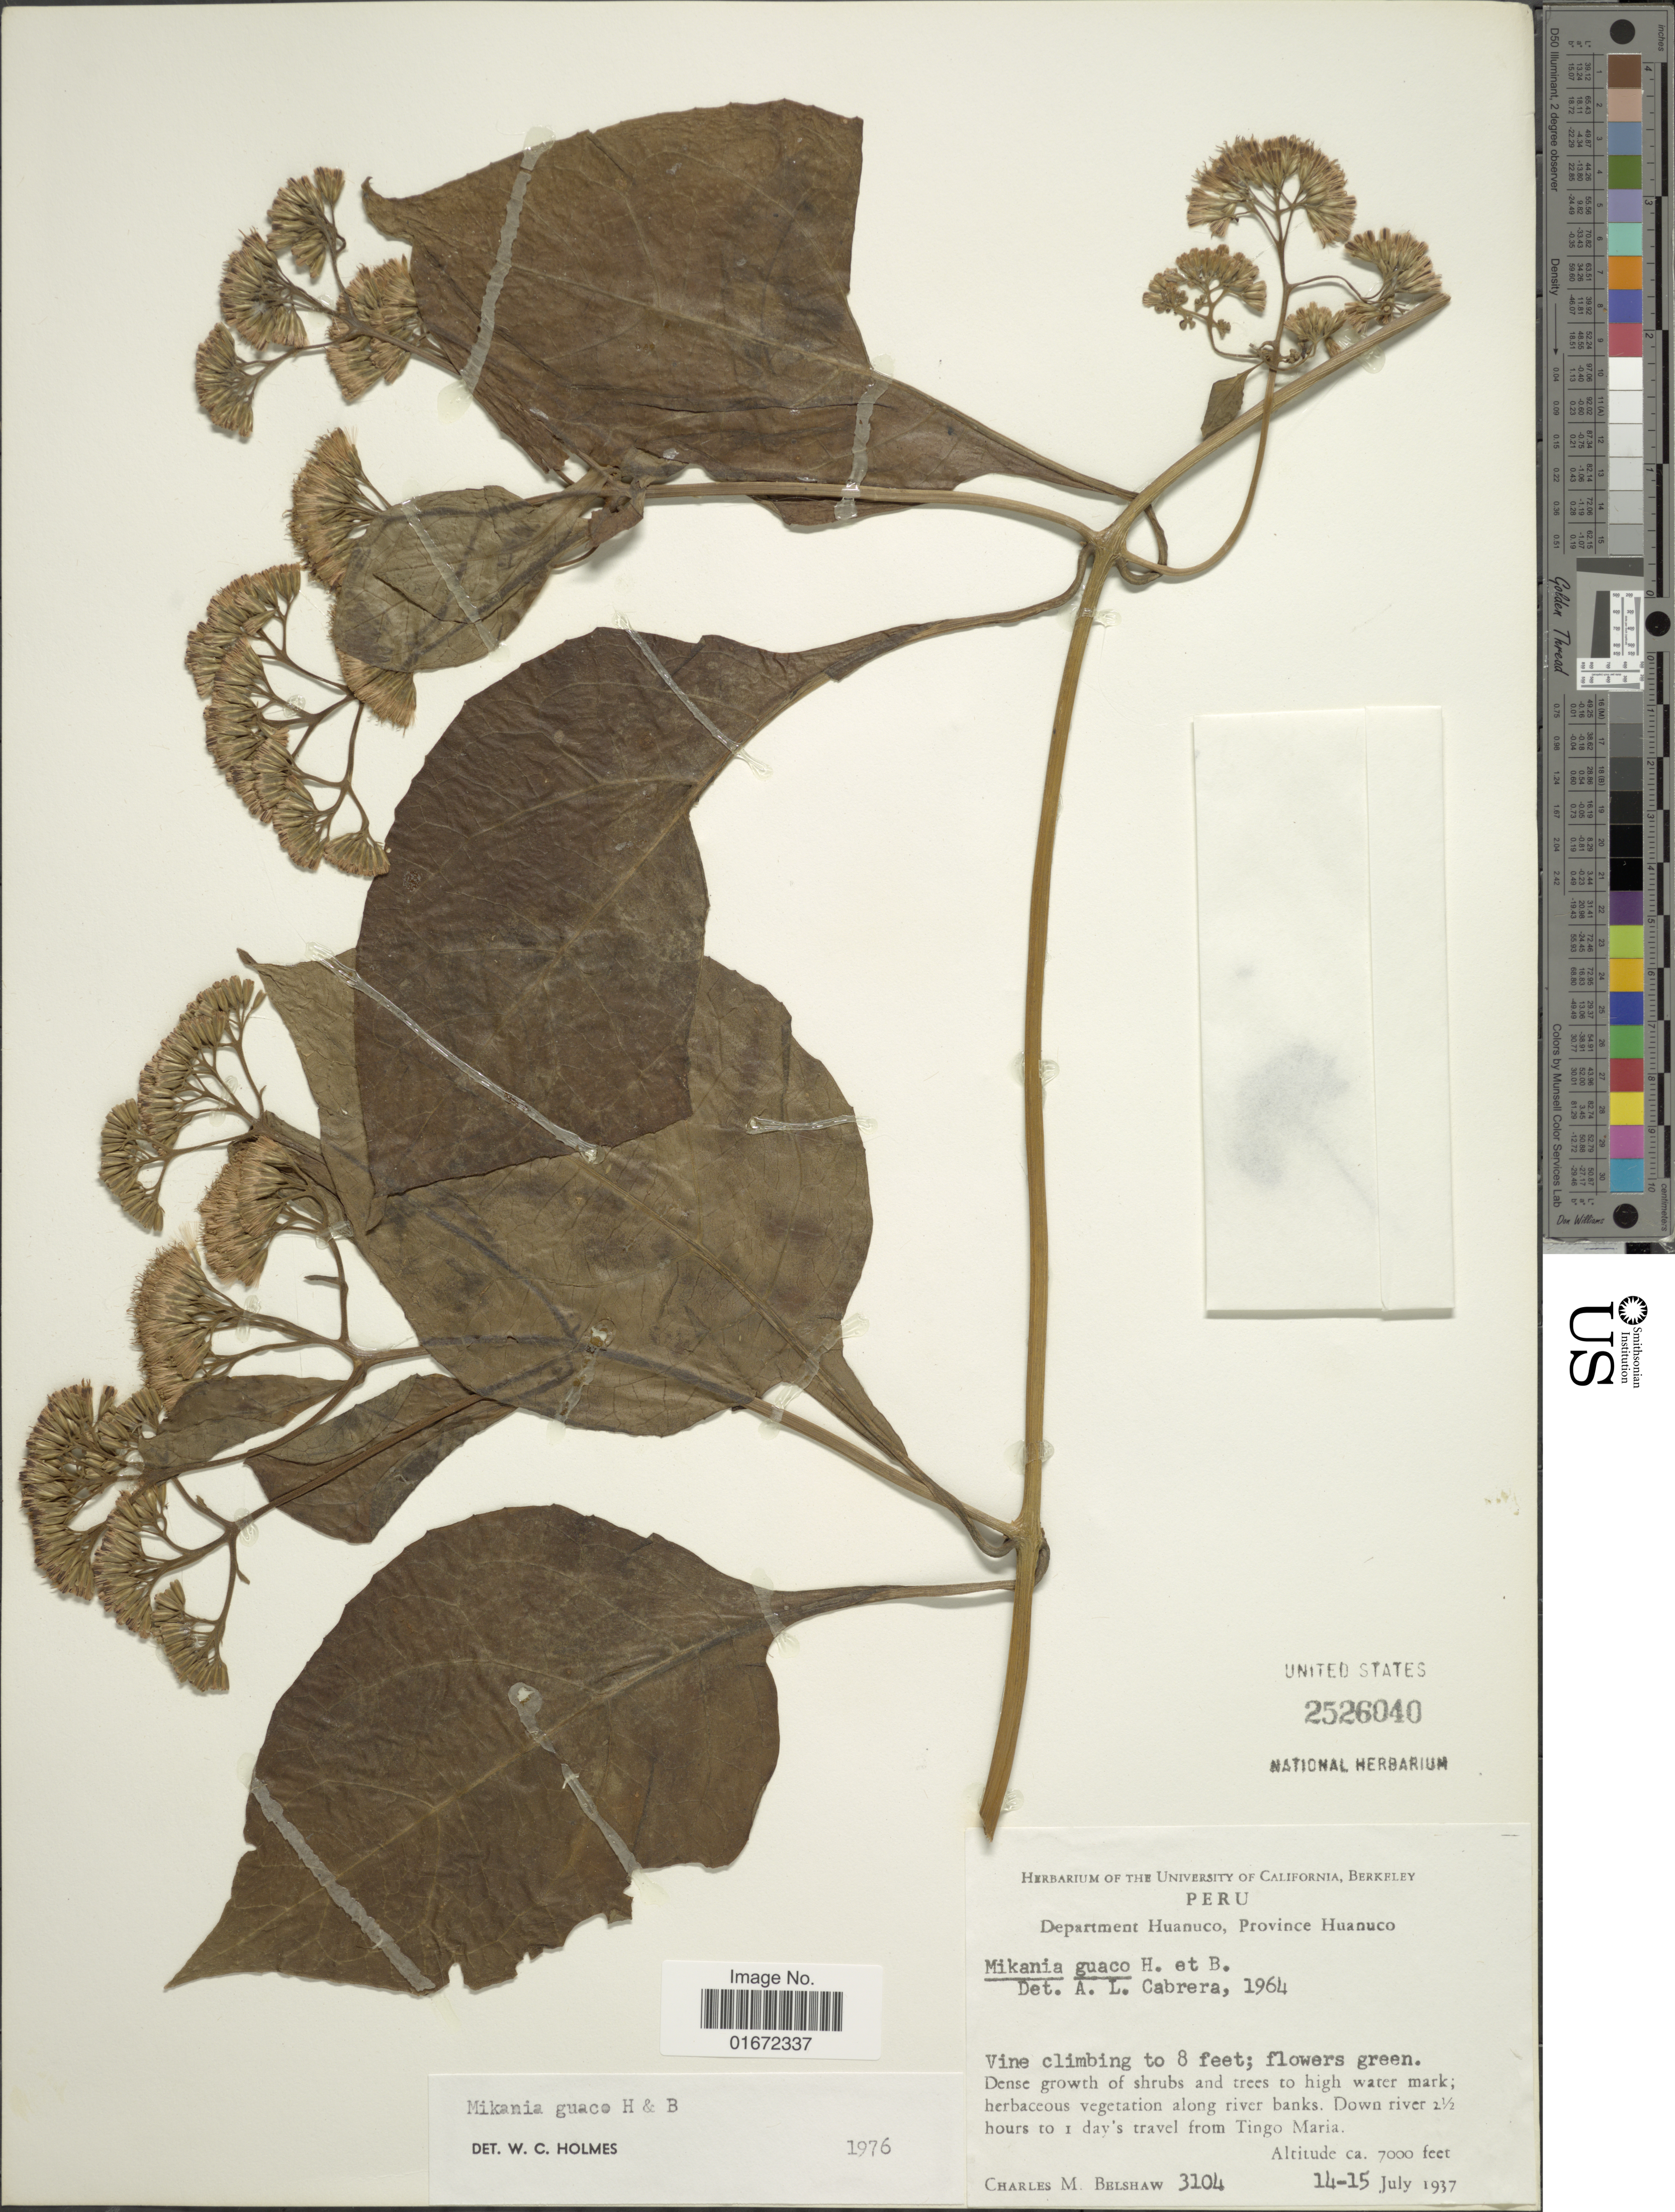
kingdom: Plantae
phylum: Tracheophyta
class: Magnoliopsida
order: Asterales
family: Asteraceae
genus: Mikania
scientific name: Mikania guaco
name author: Humb. & Bonpl.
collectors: C. Shaw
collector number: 3104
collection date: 1937-07-14/1937-07-15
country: Peru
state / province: Huánuco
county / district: Huánuco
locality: Department Huanuco, Province Huanuco. Down river 2½ hours to 1 day's travel from Tingo Maria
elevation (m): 2134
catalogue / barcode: US 2526040